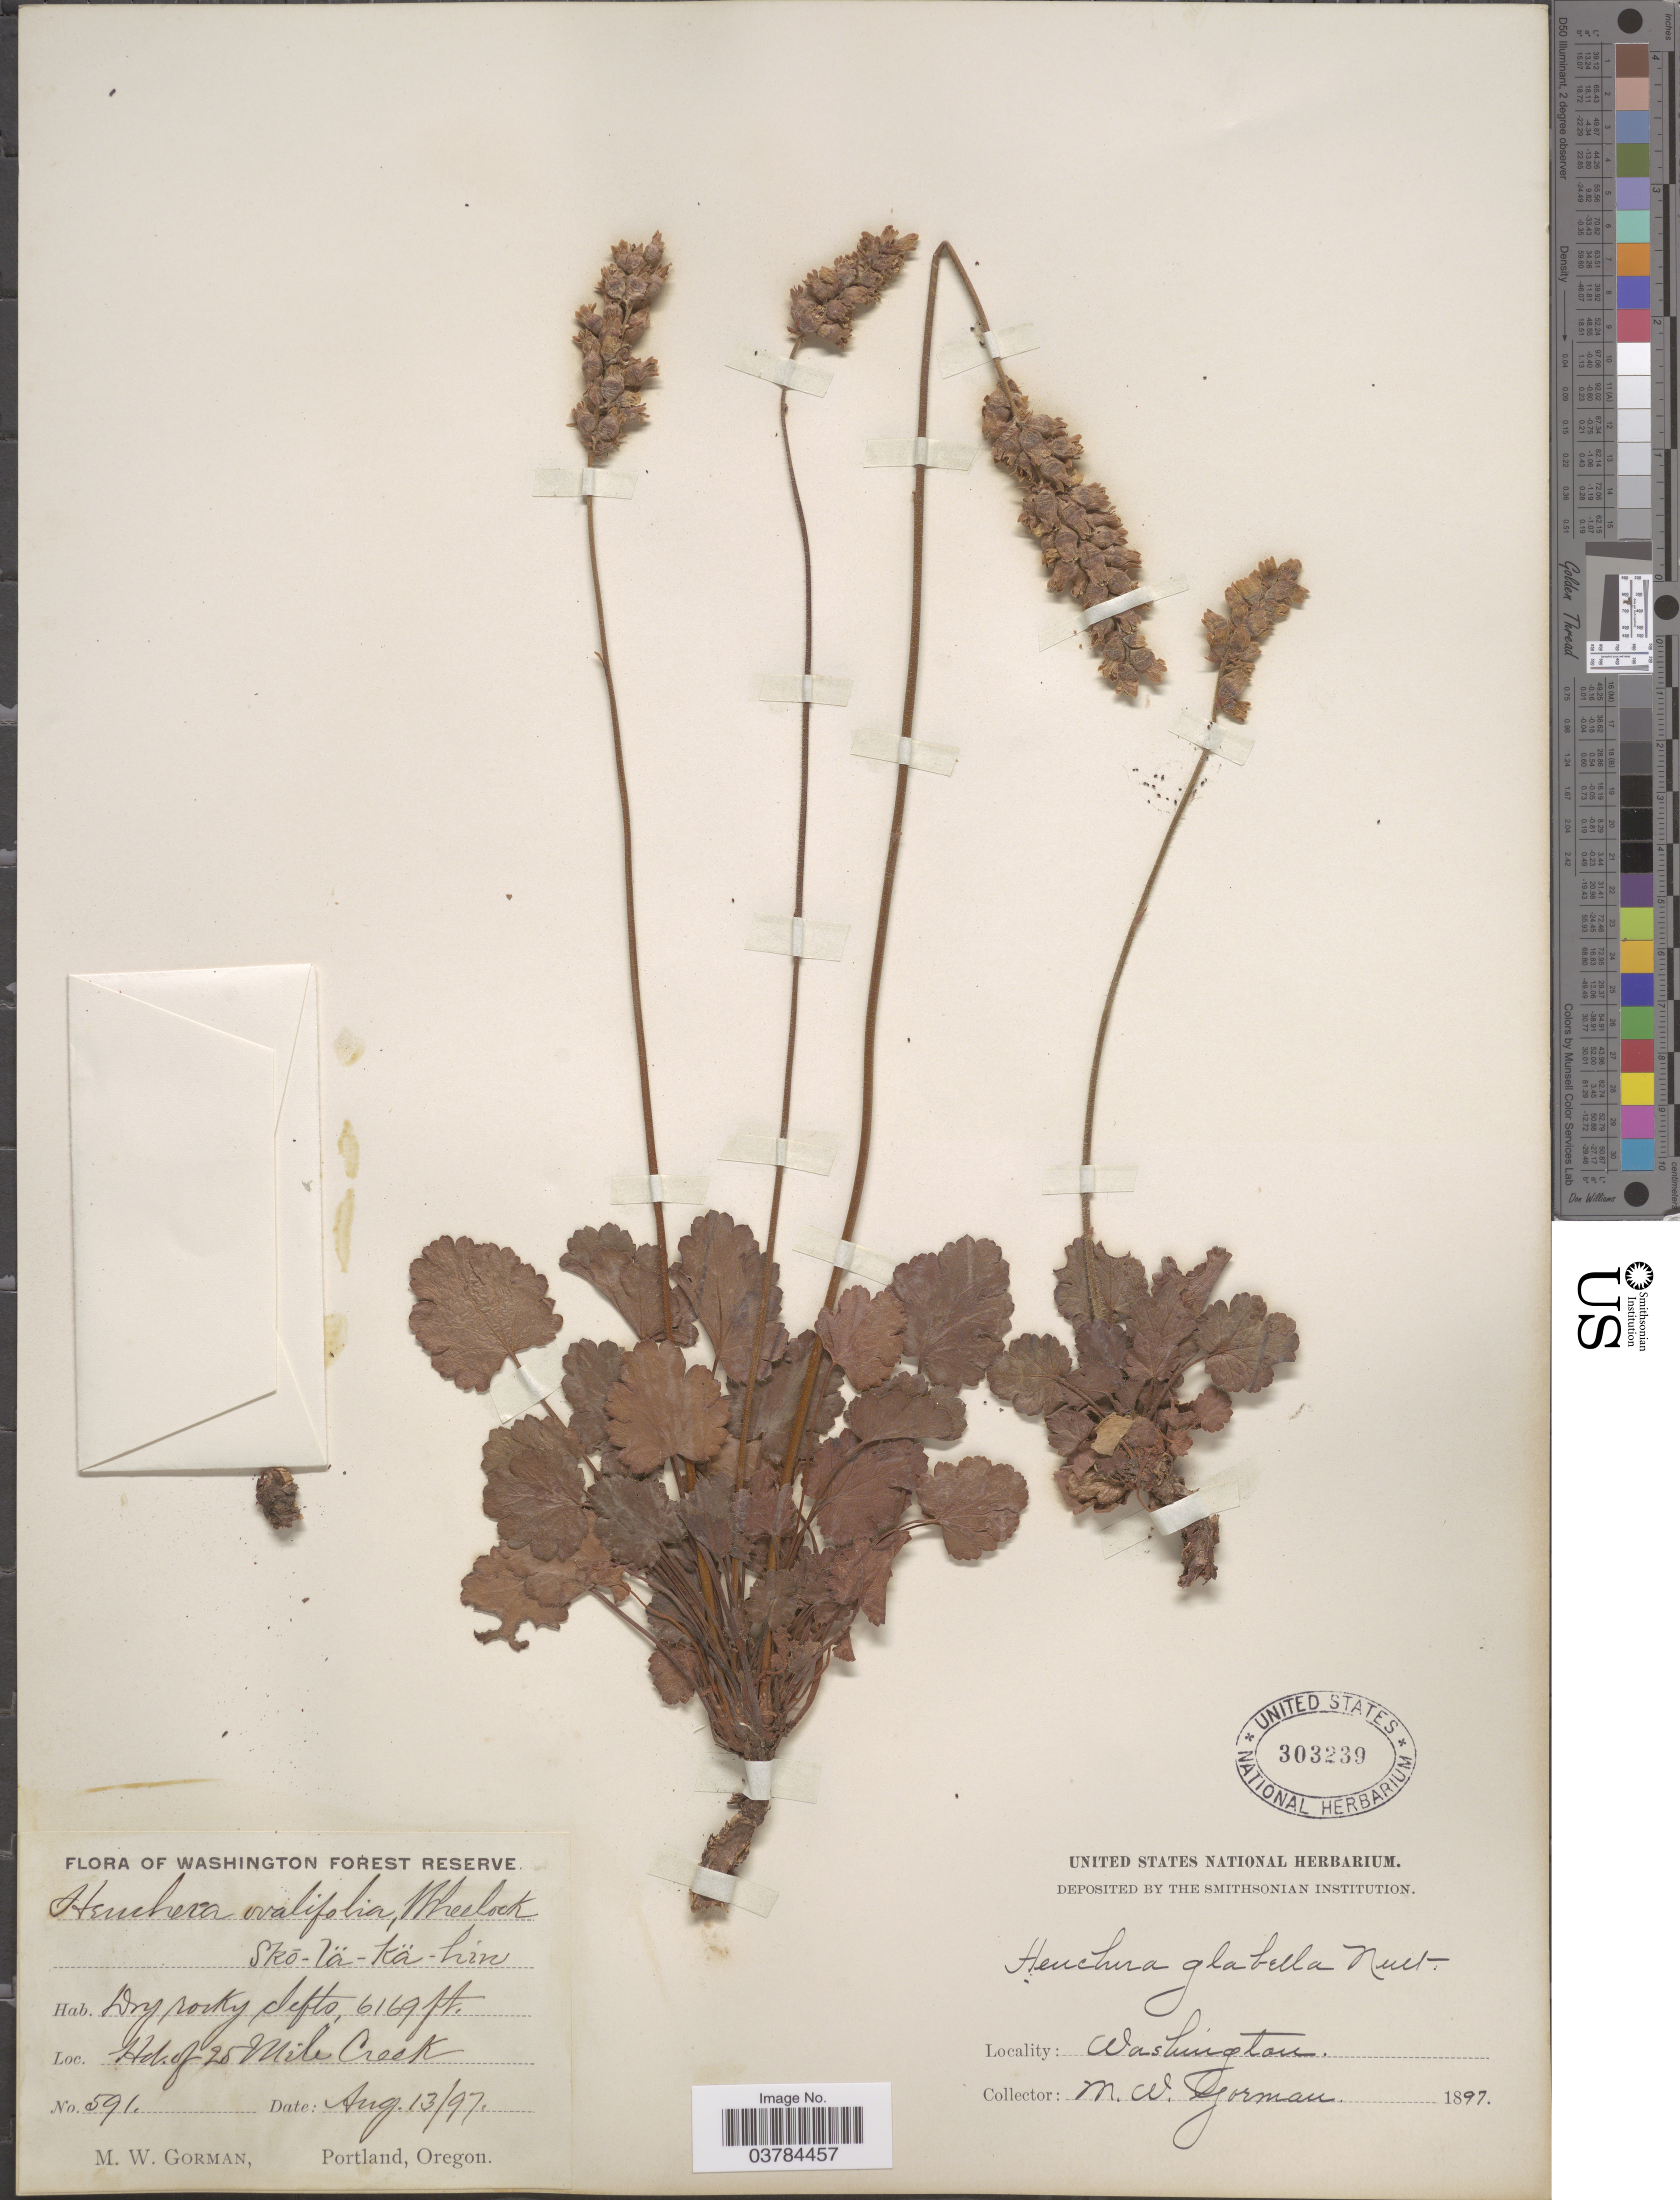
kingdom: Plantae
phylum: Tracheophyta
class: Magnoliopsida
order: Saxifragales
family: Saxifragaceae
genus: Heuchera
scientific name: Heuchera glabella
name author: Torr. & A. Gray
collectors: M. W. Gorman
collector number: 591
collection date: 1897-08-13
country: United States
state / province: Washington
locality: Washington Forest Reserve. Hd. of 25 Mile Creek.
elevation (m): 1880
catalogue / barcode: US 303239